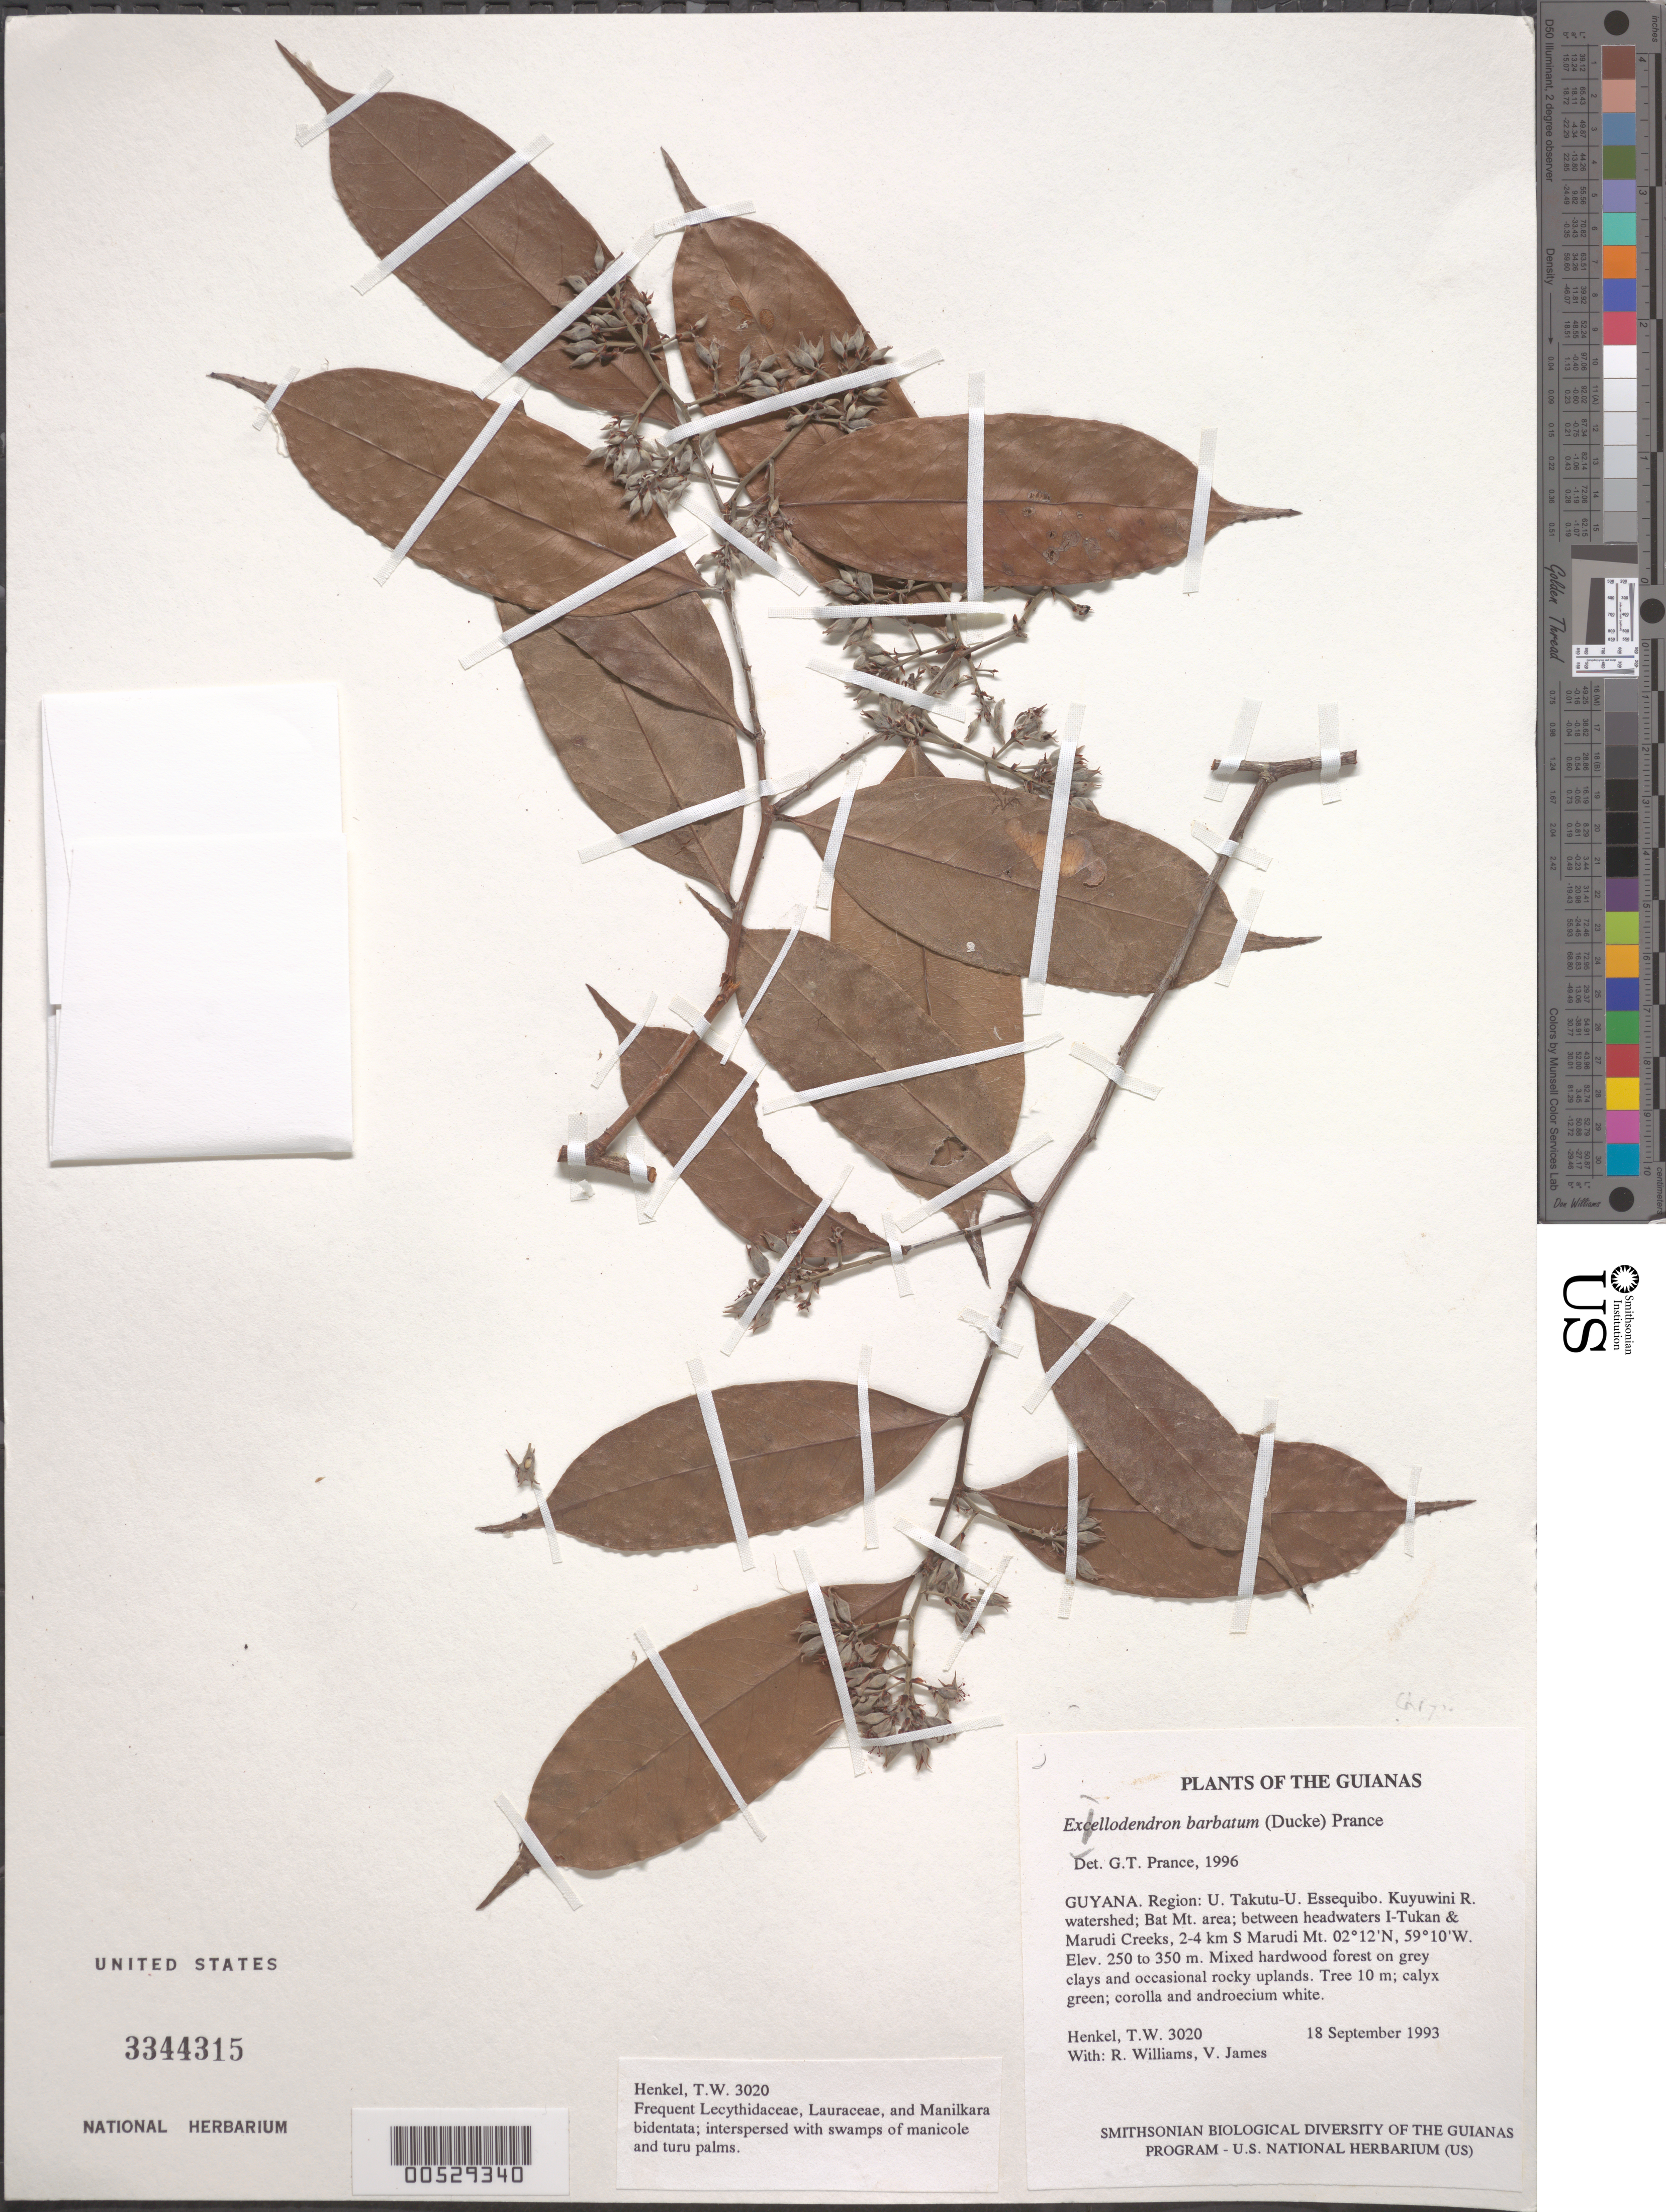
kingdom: Plantae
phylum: Tracheophyta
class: Magnoliopsida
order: Malpighiales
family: Chrysobalanaceae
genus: Exellodendron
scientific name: Exellodendron barbatum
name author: (Ducke) Prance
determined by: Prance, G. T.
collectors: T. Henkel, R. Williams & V. James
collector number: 3020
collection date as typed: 18 September 1993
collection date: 1993-09-18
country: Guyana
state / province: U. Takutu-U. Essequibo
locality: Kuyuwini R. watershed; Bat Mt. area; between headwaters I-Tukan & Marudi Creeks, 2-4 km S Marudi Mt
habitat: Mixed hardwood forest on grey clays and occasional rocky uplands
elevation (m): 250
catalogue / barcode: US 3344315